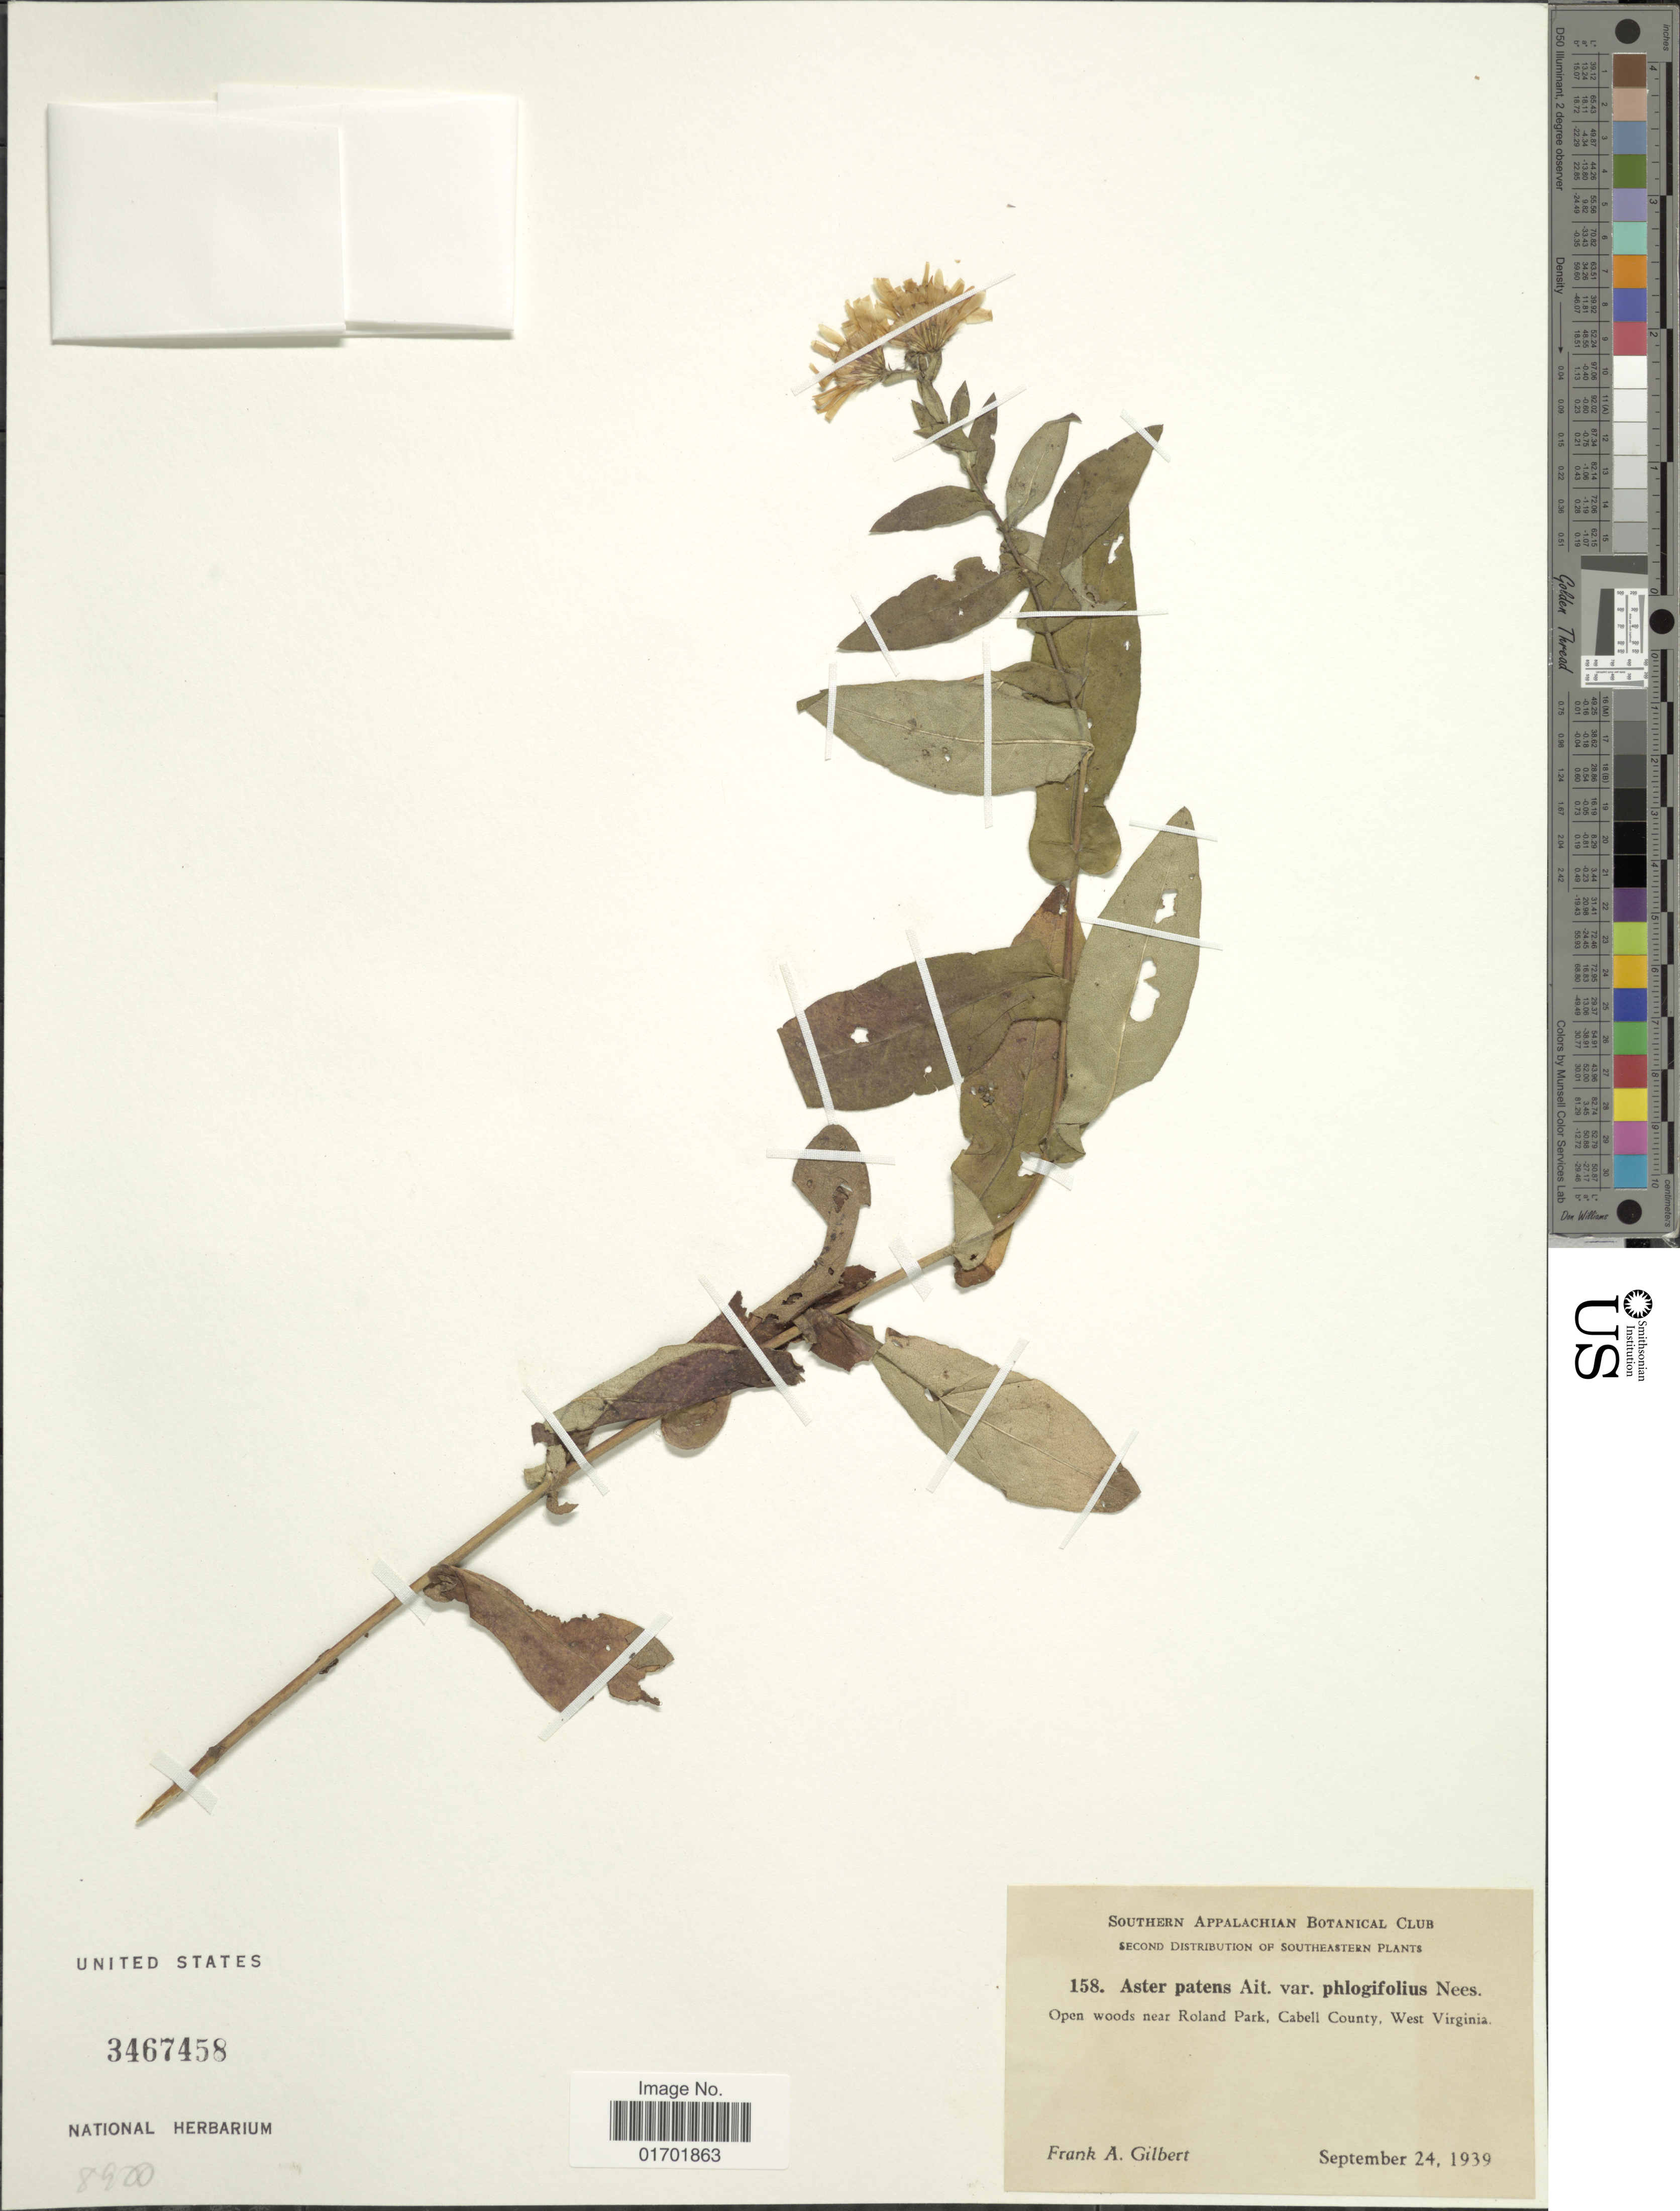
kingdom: Plantae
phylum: Tracheophyta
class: Magnoliopsida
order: Asterales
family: Asteraceae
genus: Symphyotrichum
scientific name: Symphyotrichum patens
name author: (Aiton) G.L. Nesom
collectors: F. A. Gilbert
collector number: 158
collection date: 1939-09-24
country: United States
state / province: West Virginia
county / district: Cabell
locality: Near Roland Park, Cabell County.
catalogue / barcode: US 3467458